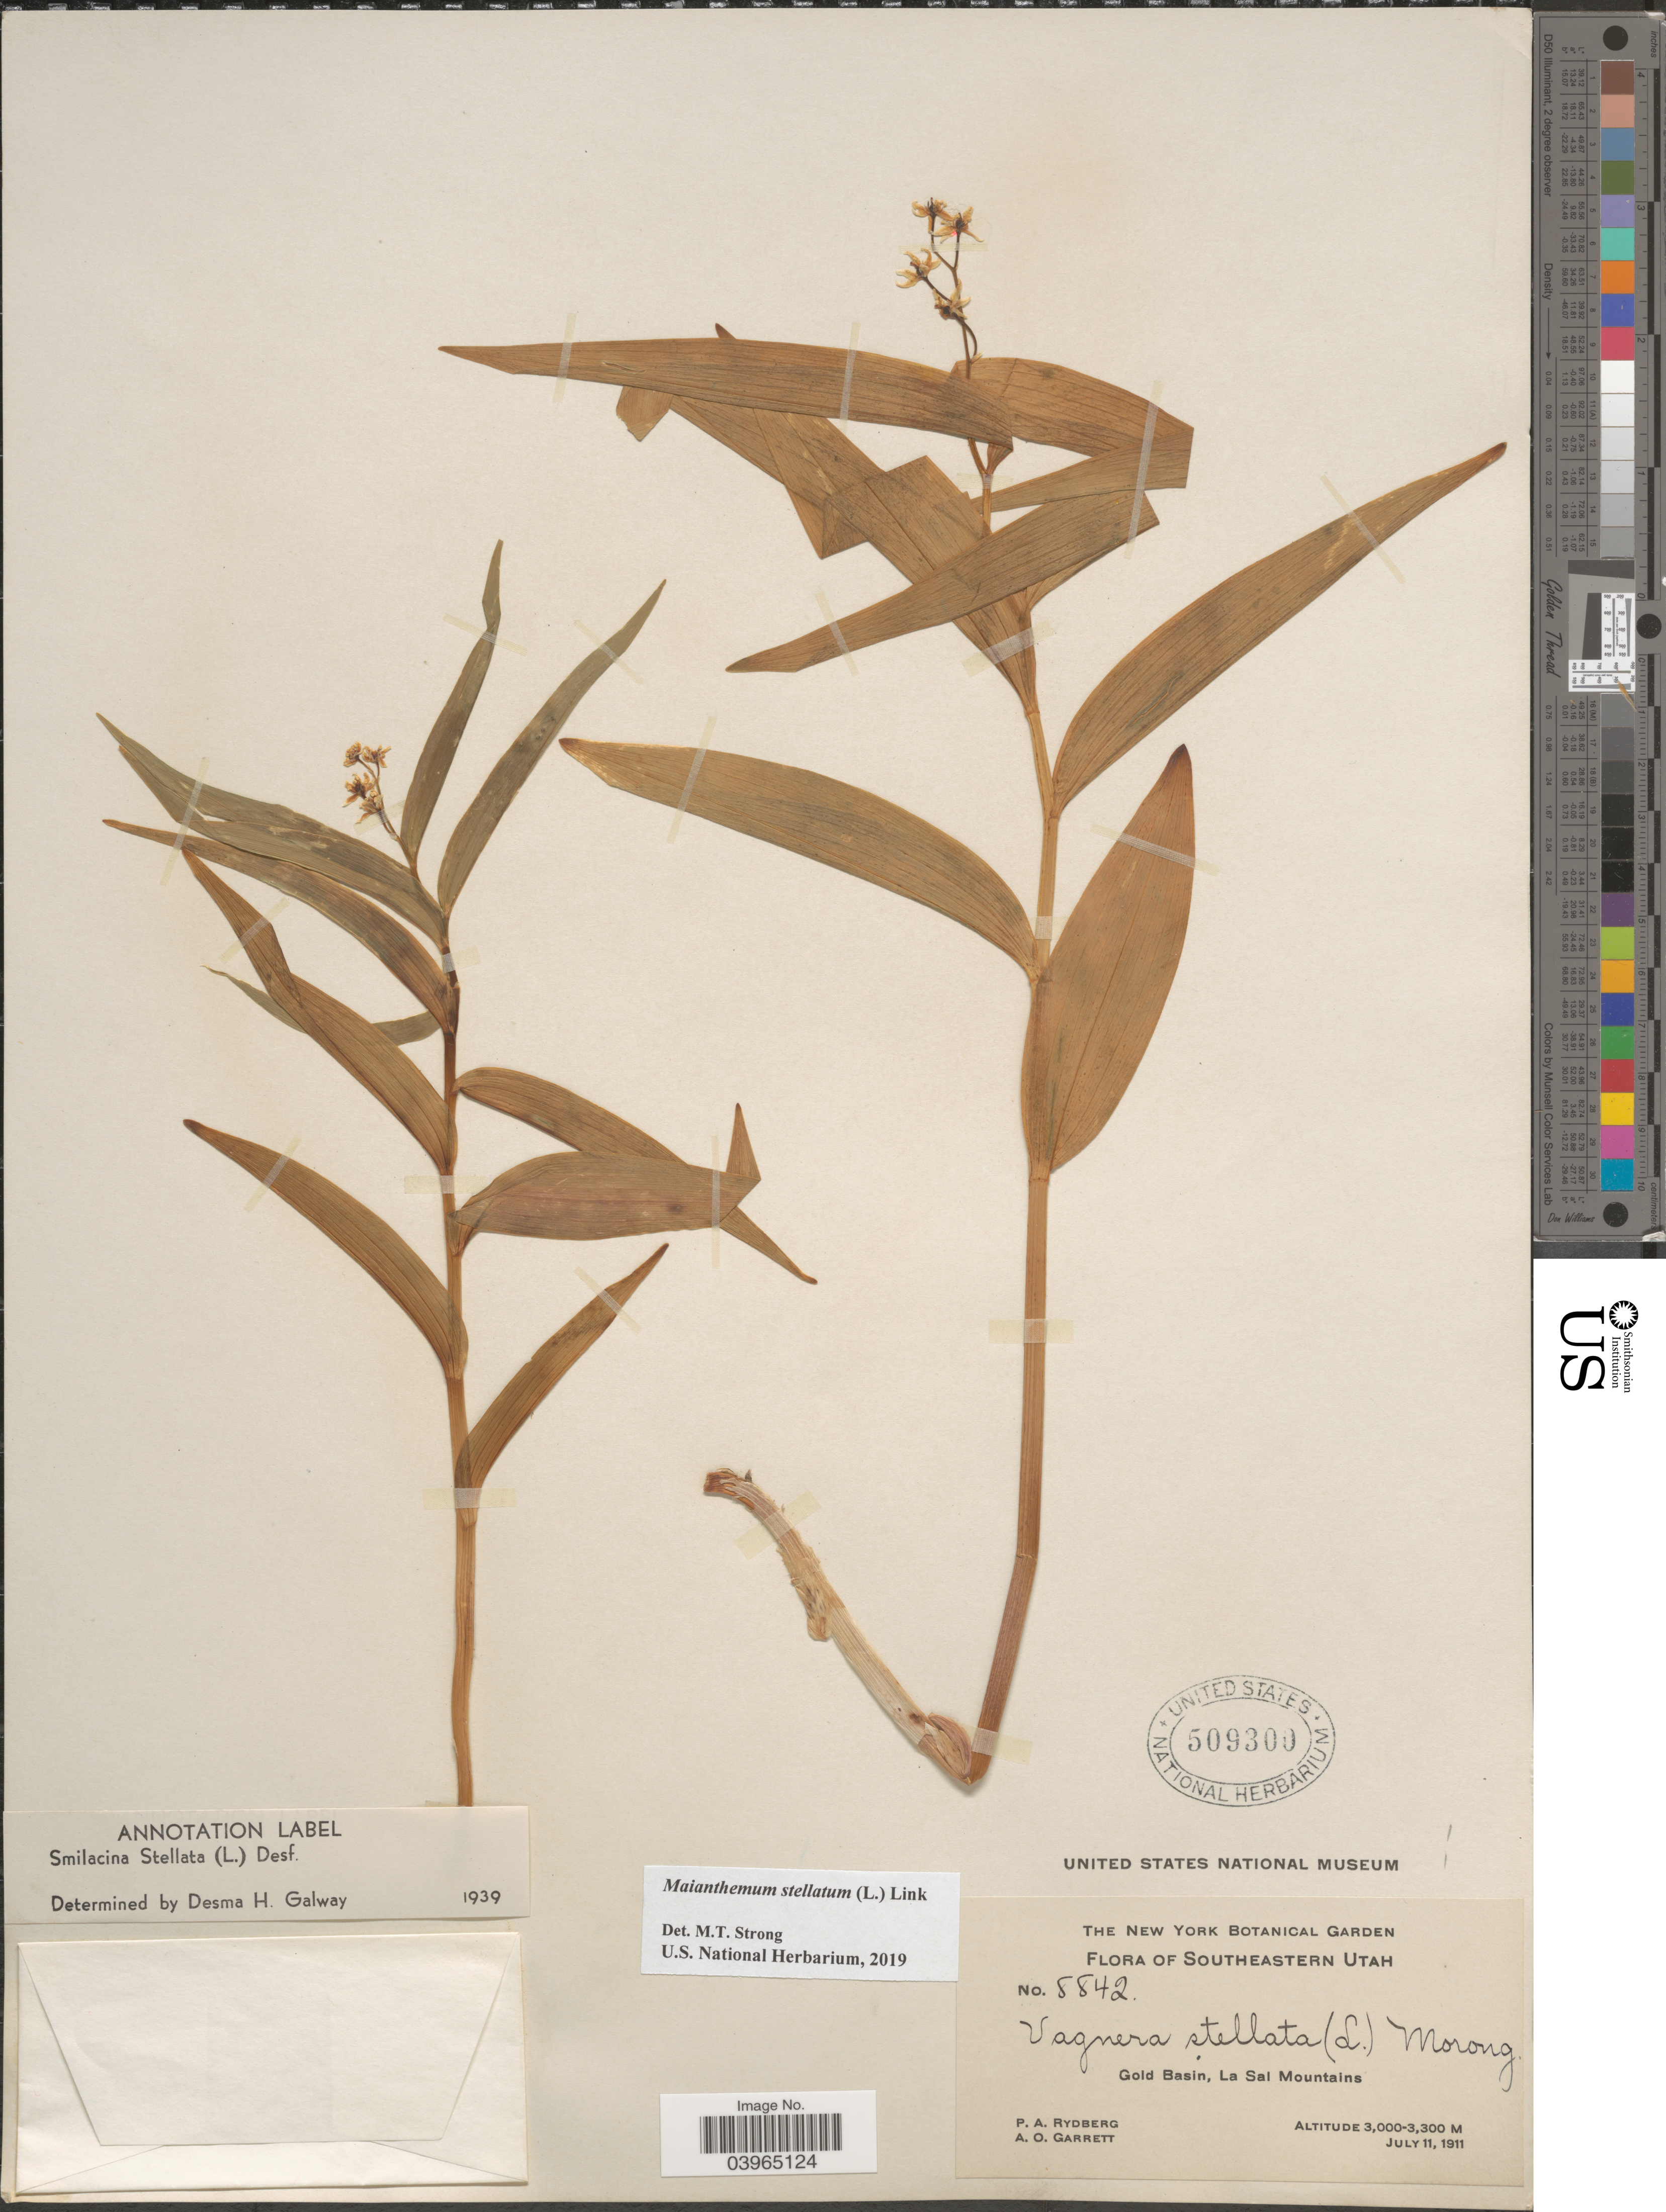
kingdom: Plantae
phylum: Tracheophyta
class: Liliopsida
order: Asparagales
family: Asparagaceae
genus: Maianthemum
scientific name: Maianthemum stellatum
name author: (L.) Link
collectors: P. A. Rydberg & A. O. Garrett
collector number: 8842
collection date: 1911-07-11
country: United States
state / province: Utah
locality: Southeastern Utah. Gold Basin, La Sal Mountains.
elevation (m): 3000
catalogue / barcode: US 509300